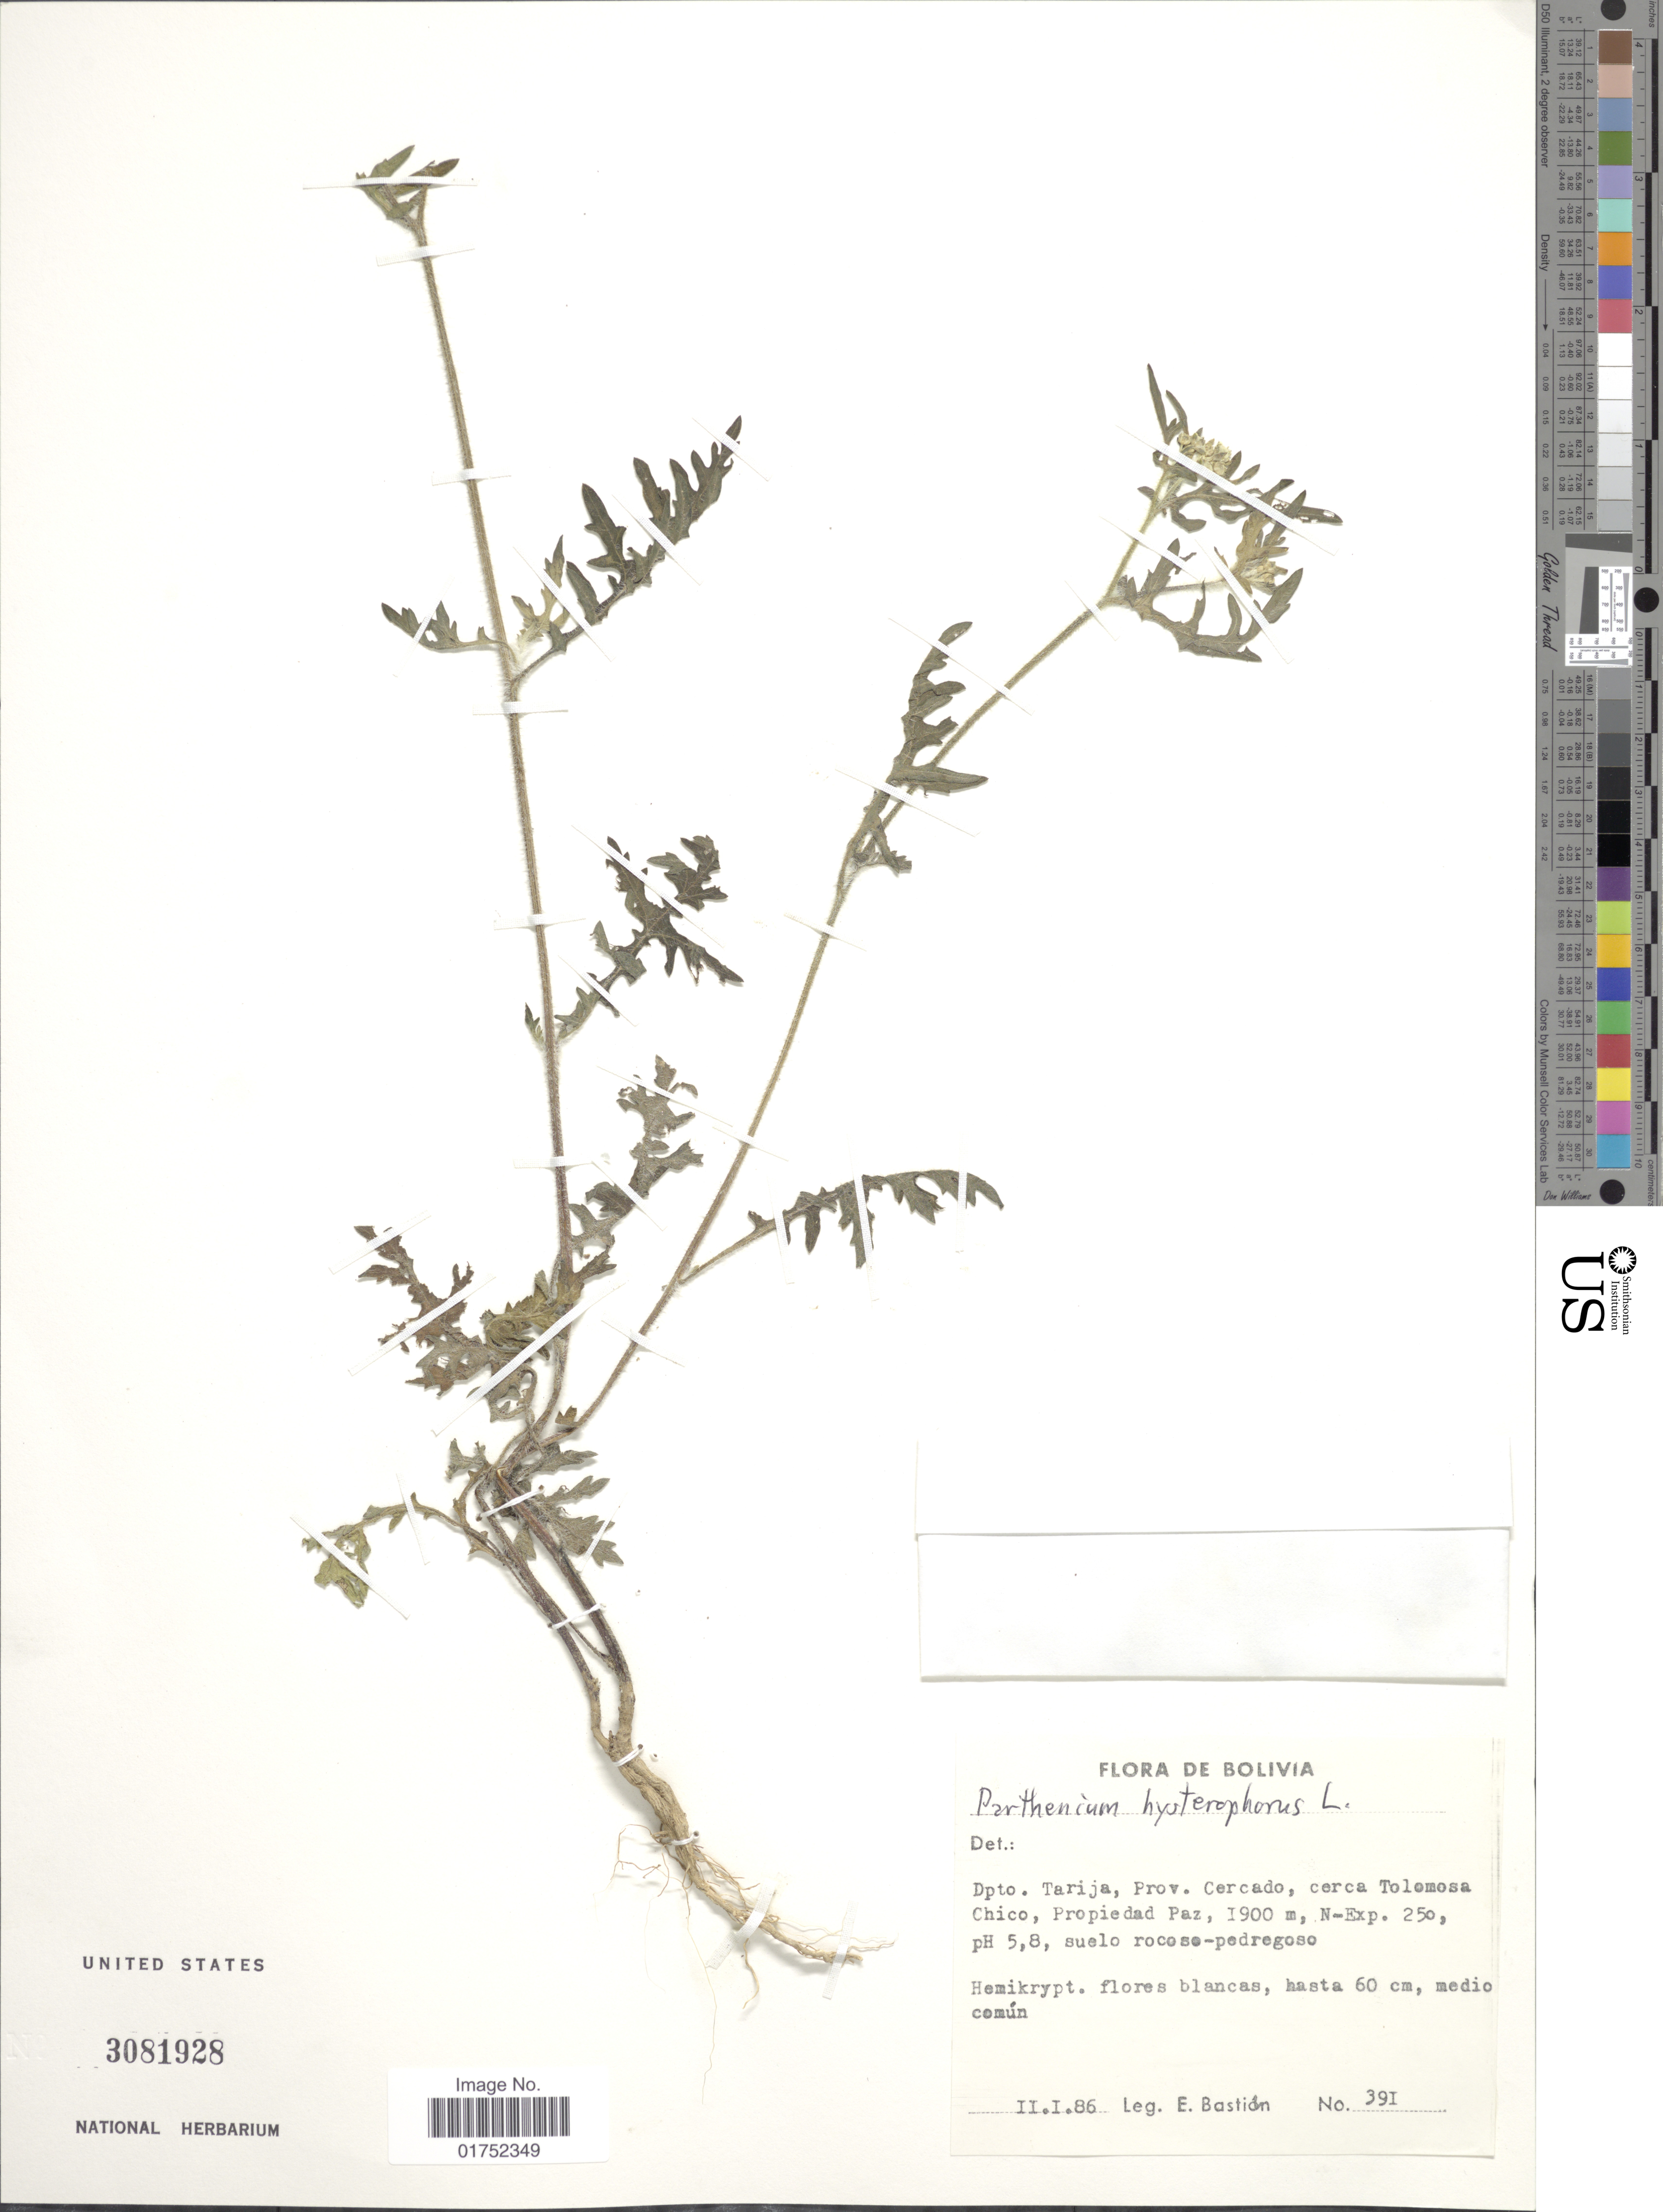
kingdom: Plantae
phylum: Tracheophyta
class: Magnoliopsida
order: Asterales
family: Asteraceae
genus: Parthenium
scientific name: Parthenium hysterophorus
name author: L.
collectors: E. Bastion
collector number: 391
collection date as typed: Transcribed d/m/y: 11/1/86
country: Bolivia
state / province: Tarija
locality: Prov. Cercado, cerca Tolomosa Chico, Propiedad Paz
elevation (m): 1900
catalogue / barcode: US 3081928